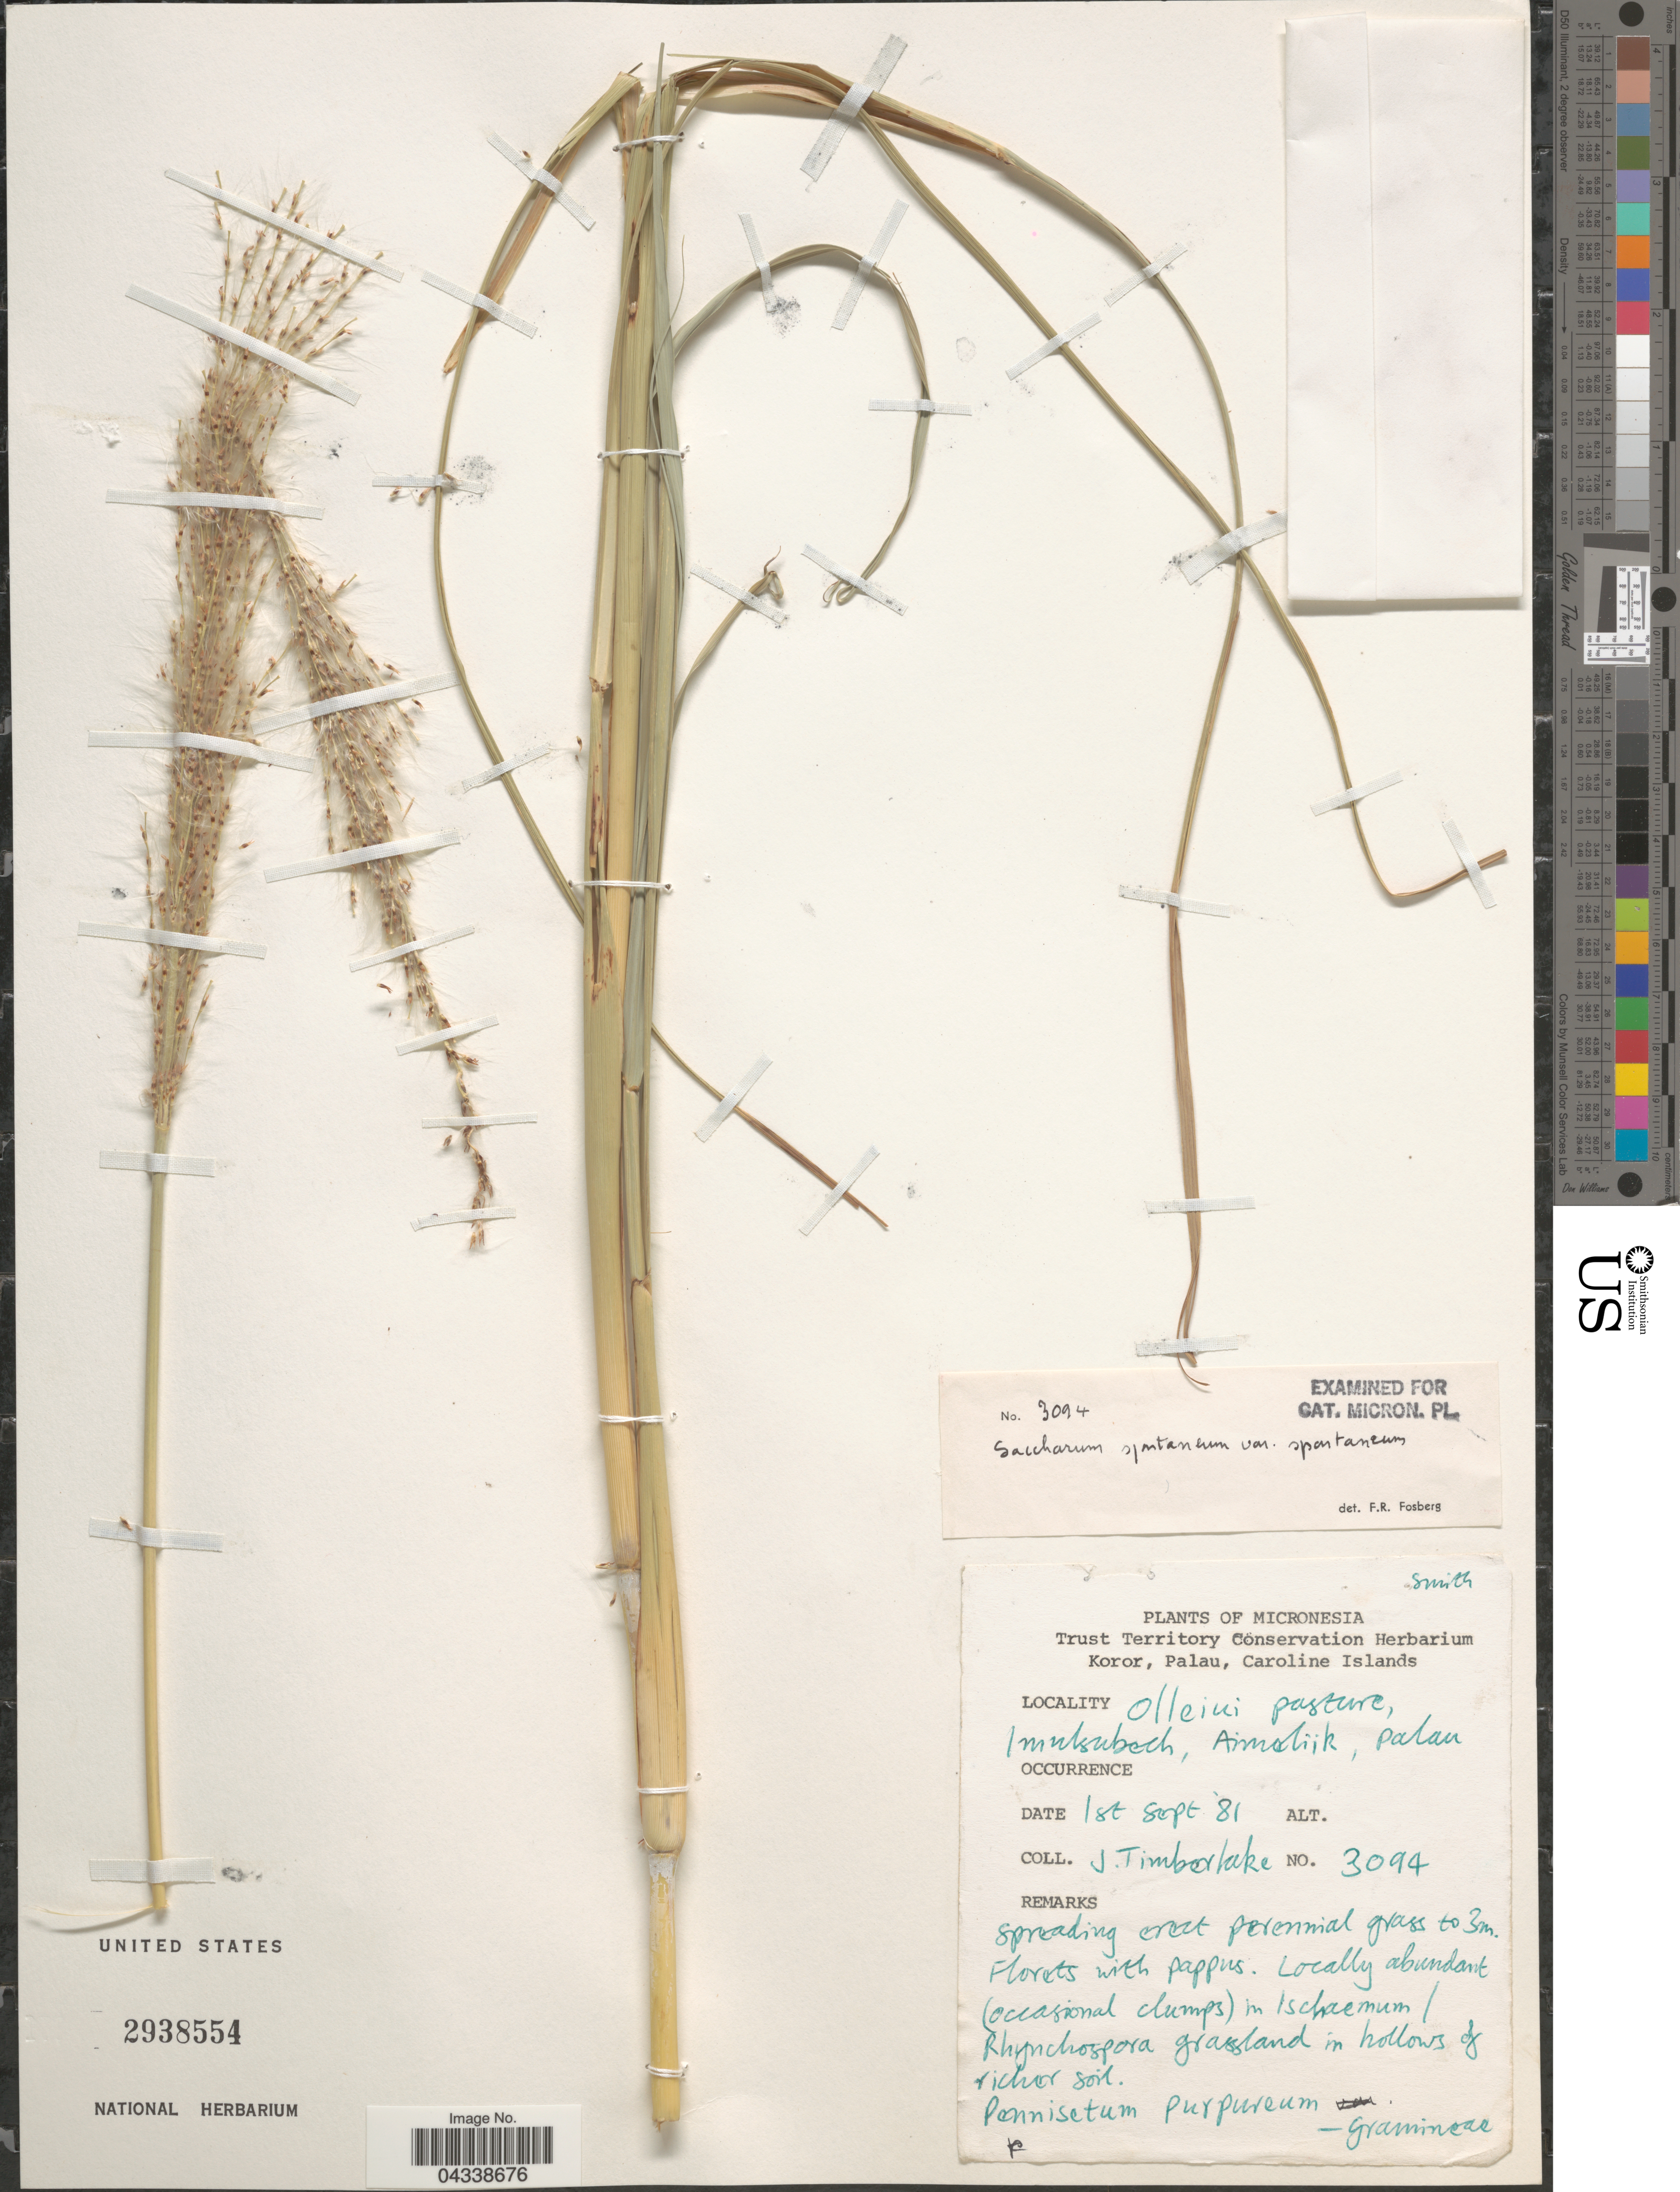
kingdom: Plantae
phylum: Tracheophyta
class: Liliopsida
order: Poales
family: Poaceae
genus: Saccharum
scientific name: Saccharum spontaneum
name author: L.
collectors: J. Timberlake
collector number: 3094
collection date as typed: Transcribed d/m/y: 1/9/81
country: Palau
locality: Olleiki pasture, Imulsubech, Aimeliik, Palau.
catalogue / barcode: US 2938554